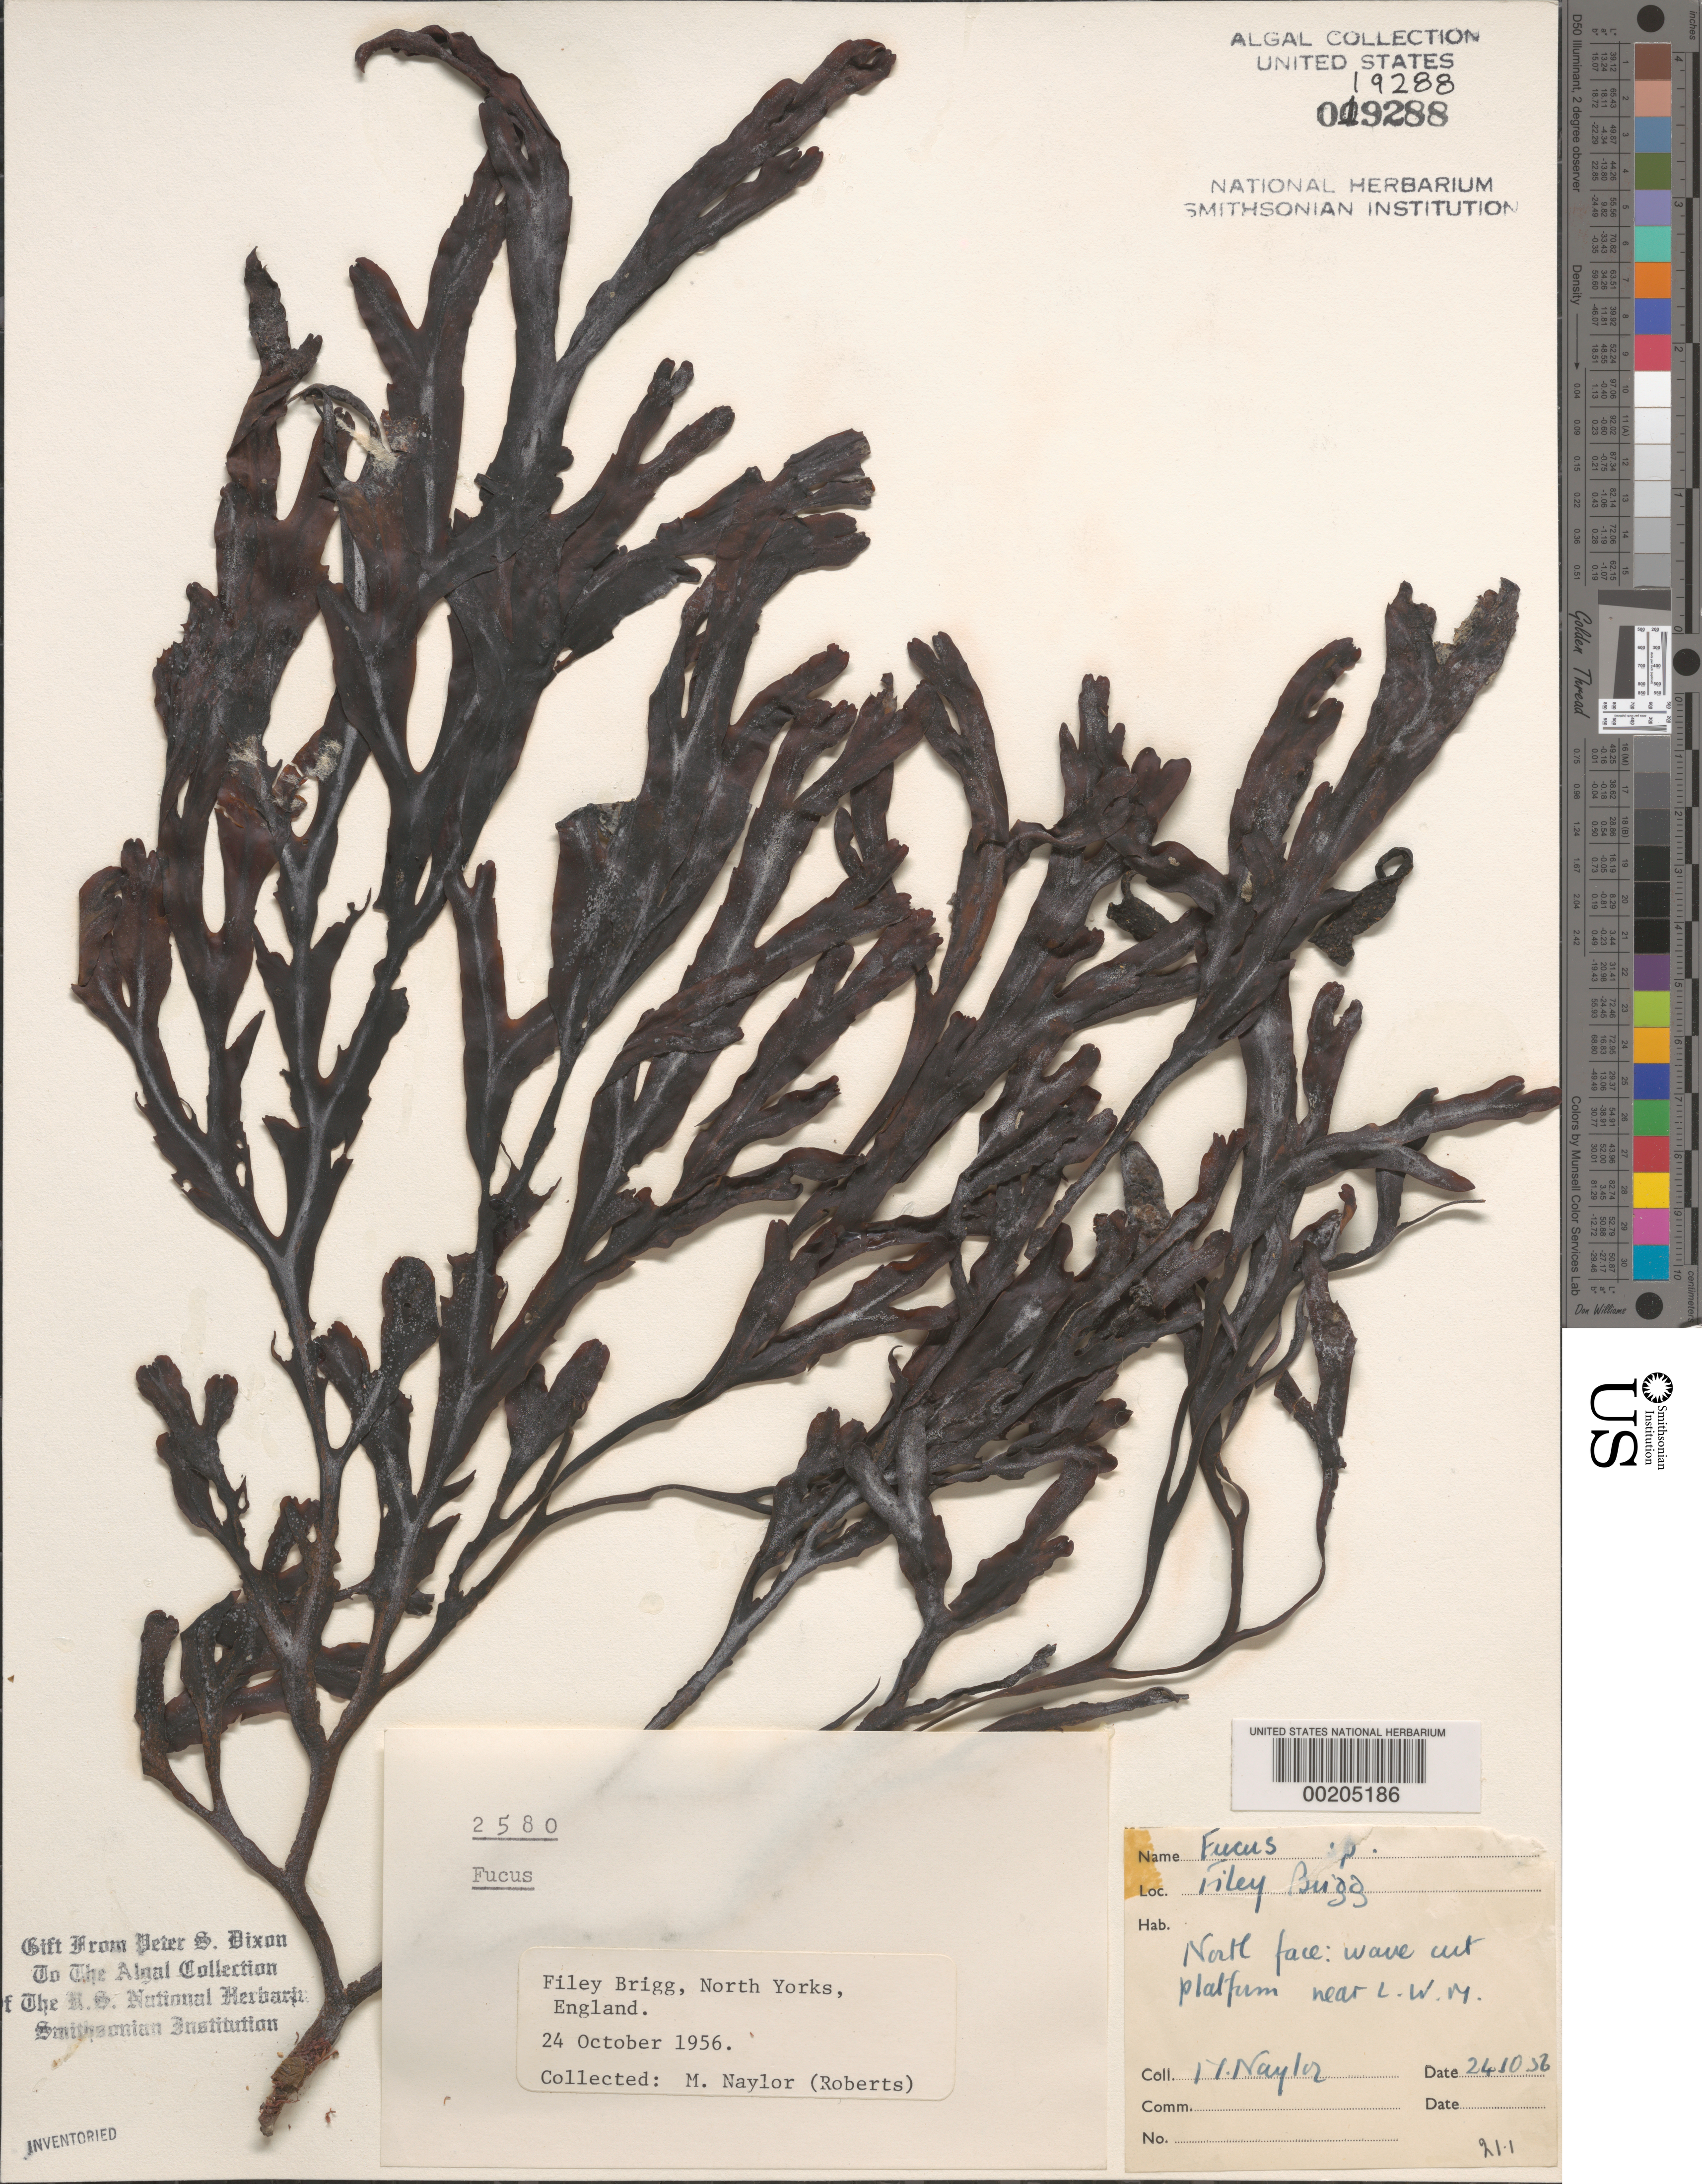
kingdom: Chromista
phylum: Ochrophyta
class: Phaeophyceae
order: Fucales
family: Fucaceae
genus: Fucus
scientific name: Fucus sp.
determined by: Dixon, P. S.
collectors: M. Roberts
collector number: PSD 2580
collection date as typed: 24 Oct 1956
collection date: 1956-10-24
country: United Kingdom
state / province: England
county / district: North Yorkshire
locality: Filey Brigg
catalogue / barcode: US 19288